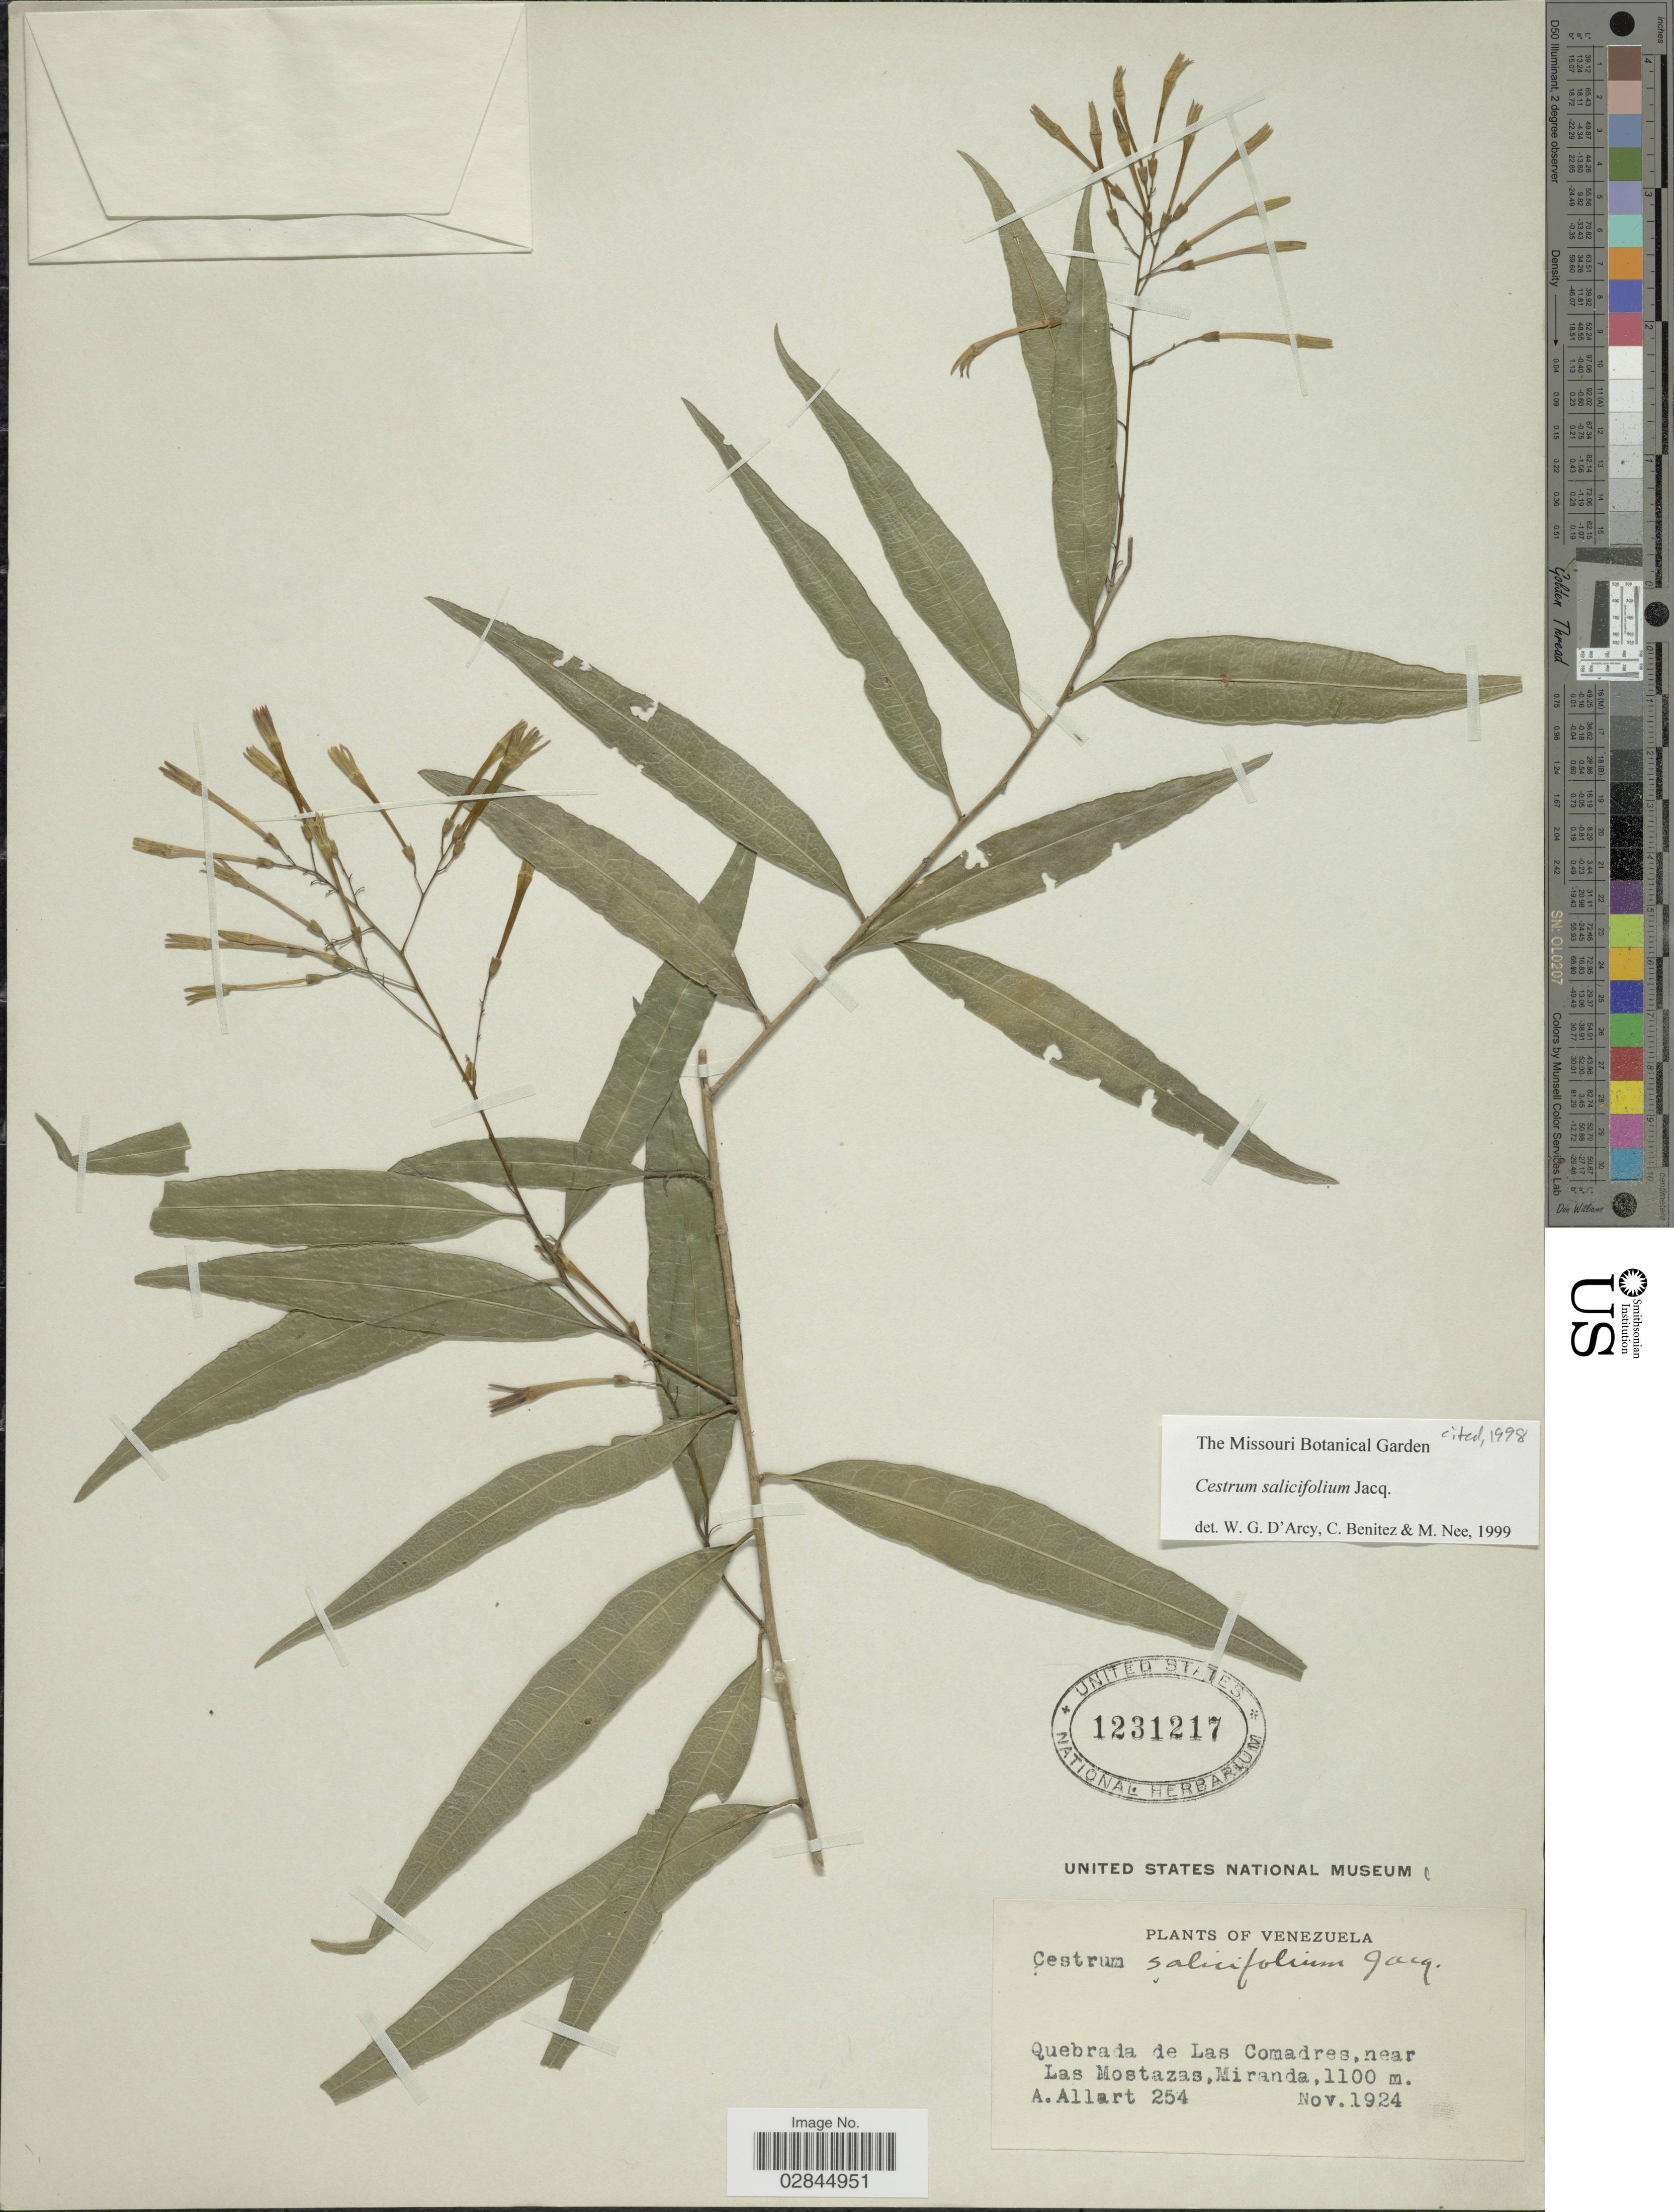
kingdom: Plantae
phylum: Tracheophyta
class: Magnoliopsida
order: Solanales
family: Solanaceae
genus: Cestrum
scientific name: Cestrum salicifolium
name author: Jacq.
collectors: A. Allart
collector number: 254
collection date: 1924-11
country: Venezuela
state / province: Miranda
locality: Quebrada de Las Comadres, near Las Mostazas.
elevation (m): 1100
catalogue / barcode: US 1231217